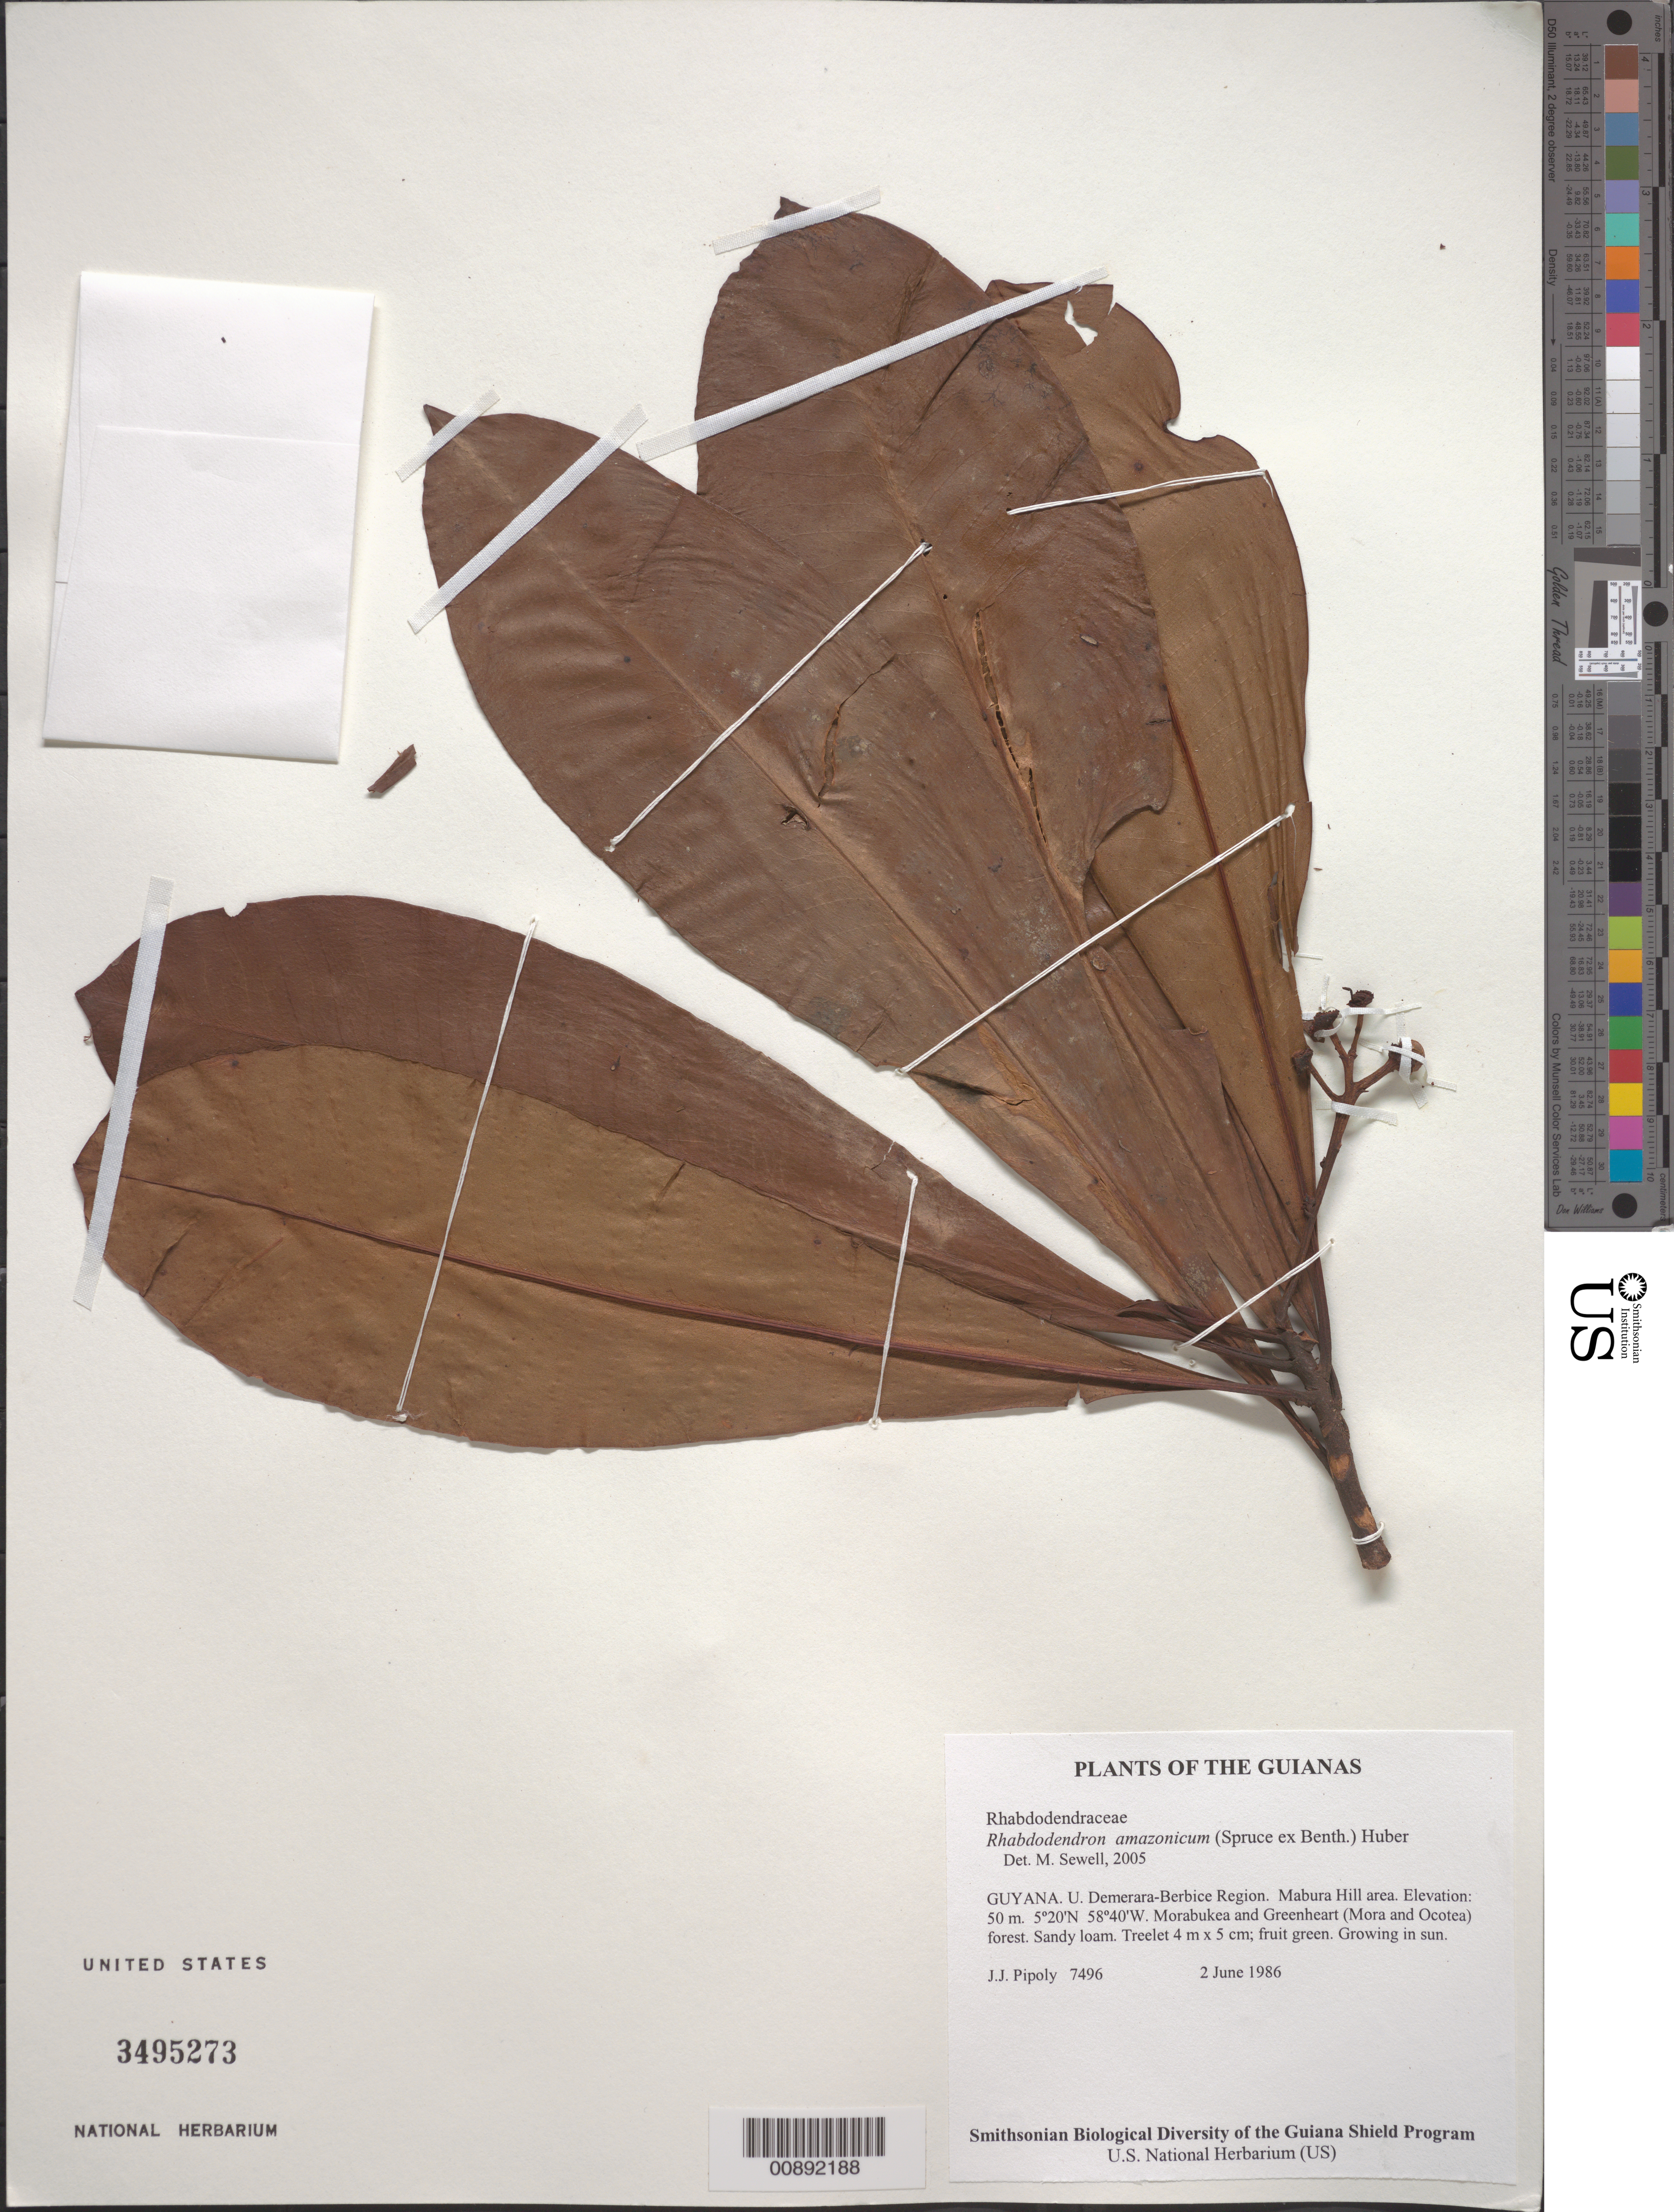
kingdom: Plantae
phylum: Tracheophyta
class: Magnoliopsida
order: Caryophyllales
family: Rhabdodendraceae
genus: Rhabdodendron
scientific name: Rhabdodendron amazonicum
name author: (Spruce ex Benth.) Huber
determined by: Sewell, M.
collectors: J. J. Pipoly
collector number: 7496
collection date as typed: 2 June 1986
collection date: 1986-06-02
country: Guyana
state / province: U. Demerara-Berbice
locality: Mabura Hill area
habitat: Morabukea and Greenheart (Mora and Ocotea) forest. Sandy loam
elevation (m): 50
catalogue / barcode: US 3495273